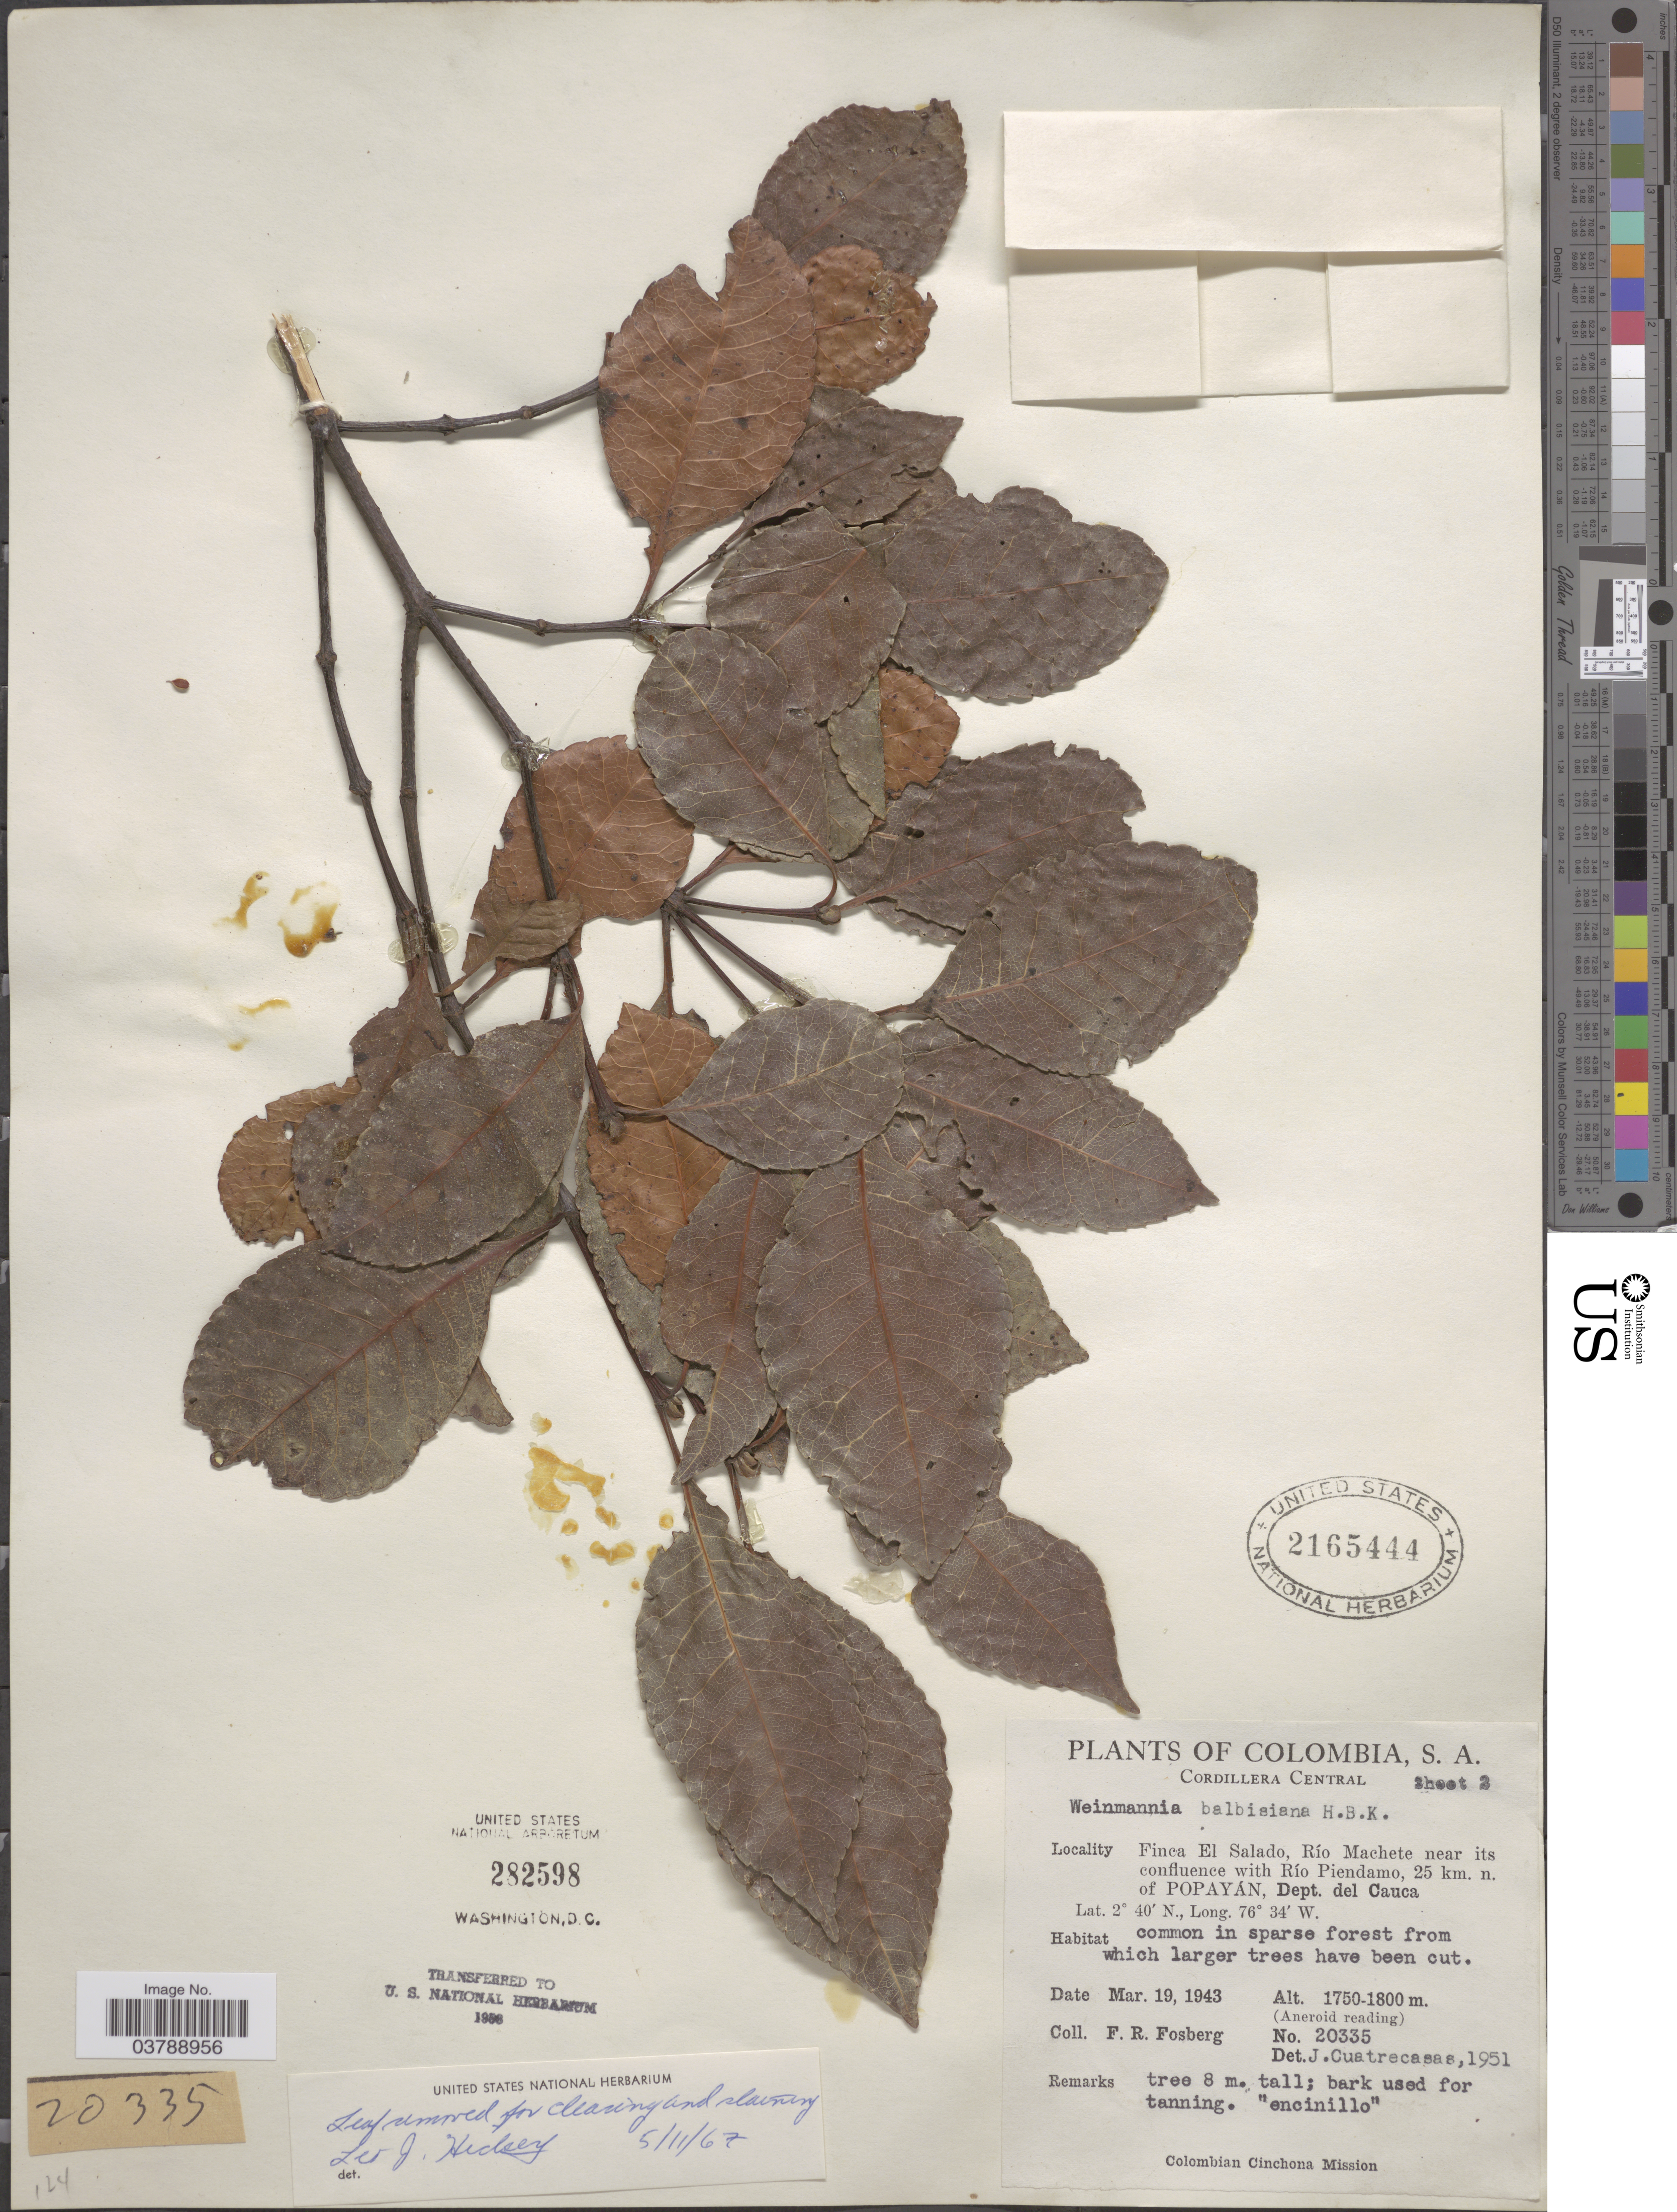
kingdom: Plantae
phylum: Tracheophyta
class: Magnoliopsida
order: Oxalidales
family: Cunoniaceae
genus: Weinmannia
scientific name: Weinmannia calothyrsa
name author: Diels in Urb.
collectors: F. R. Fosberg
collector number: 20335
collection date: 1943-03-19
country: Colombia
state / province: Cauca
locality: Cordillera Central. Finca El Salado, Río Machete near its confluence with Río Piendamo, 25 km. n. of Popayán, Dept. del Cauca.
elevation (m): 1750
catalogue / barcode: US 2165444